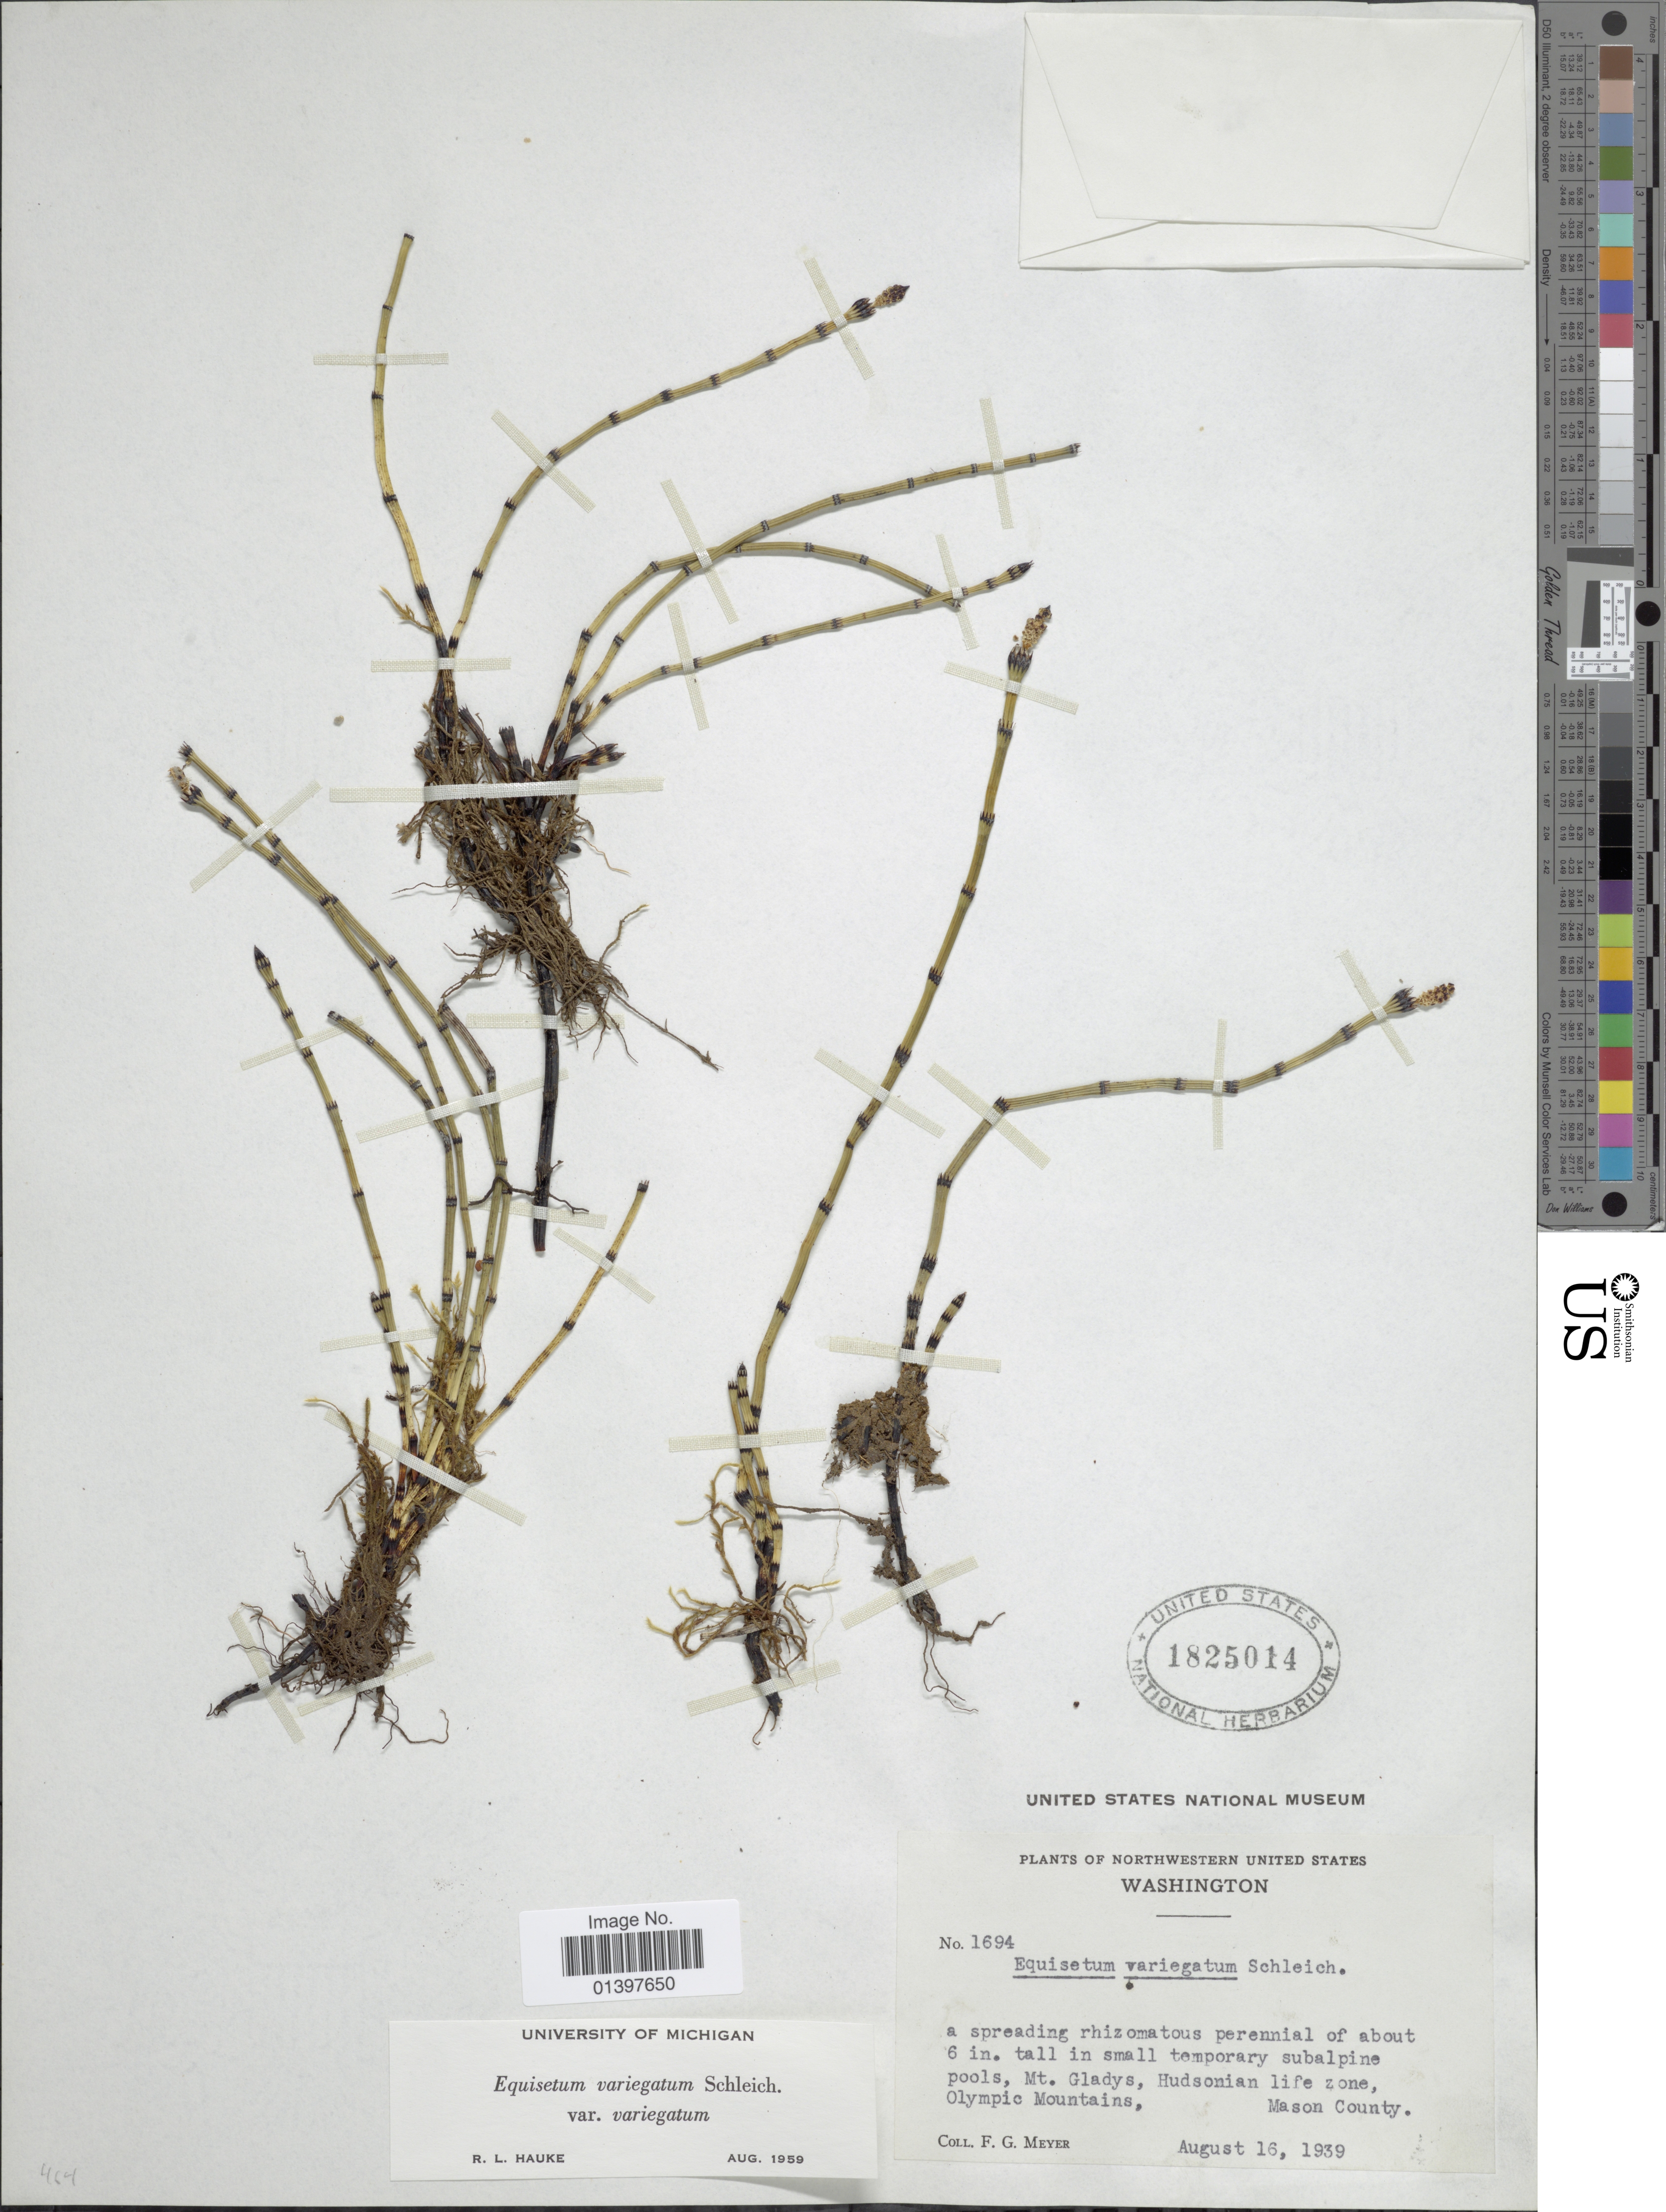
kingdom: Plantae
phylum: Tracheophyta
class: Polypodiopsida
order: Equisetales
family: Equisetaceae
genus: Equisetum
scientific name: Equisetum variegatum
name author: Schleich. ex F. Weber & D. Mohr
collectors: F. G. Meyer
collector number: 1694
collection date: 1939-08-16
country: United States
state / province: Washington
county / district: Mason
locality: Northwestern United stated, a spreading, Mt. Gladys, hudsonian life zone, Olympic Mountains, Mason County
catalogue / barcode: US 1825014